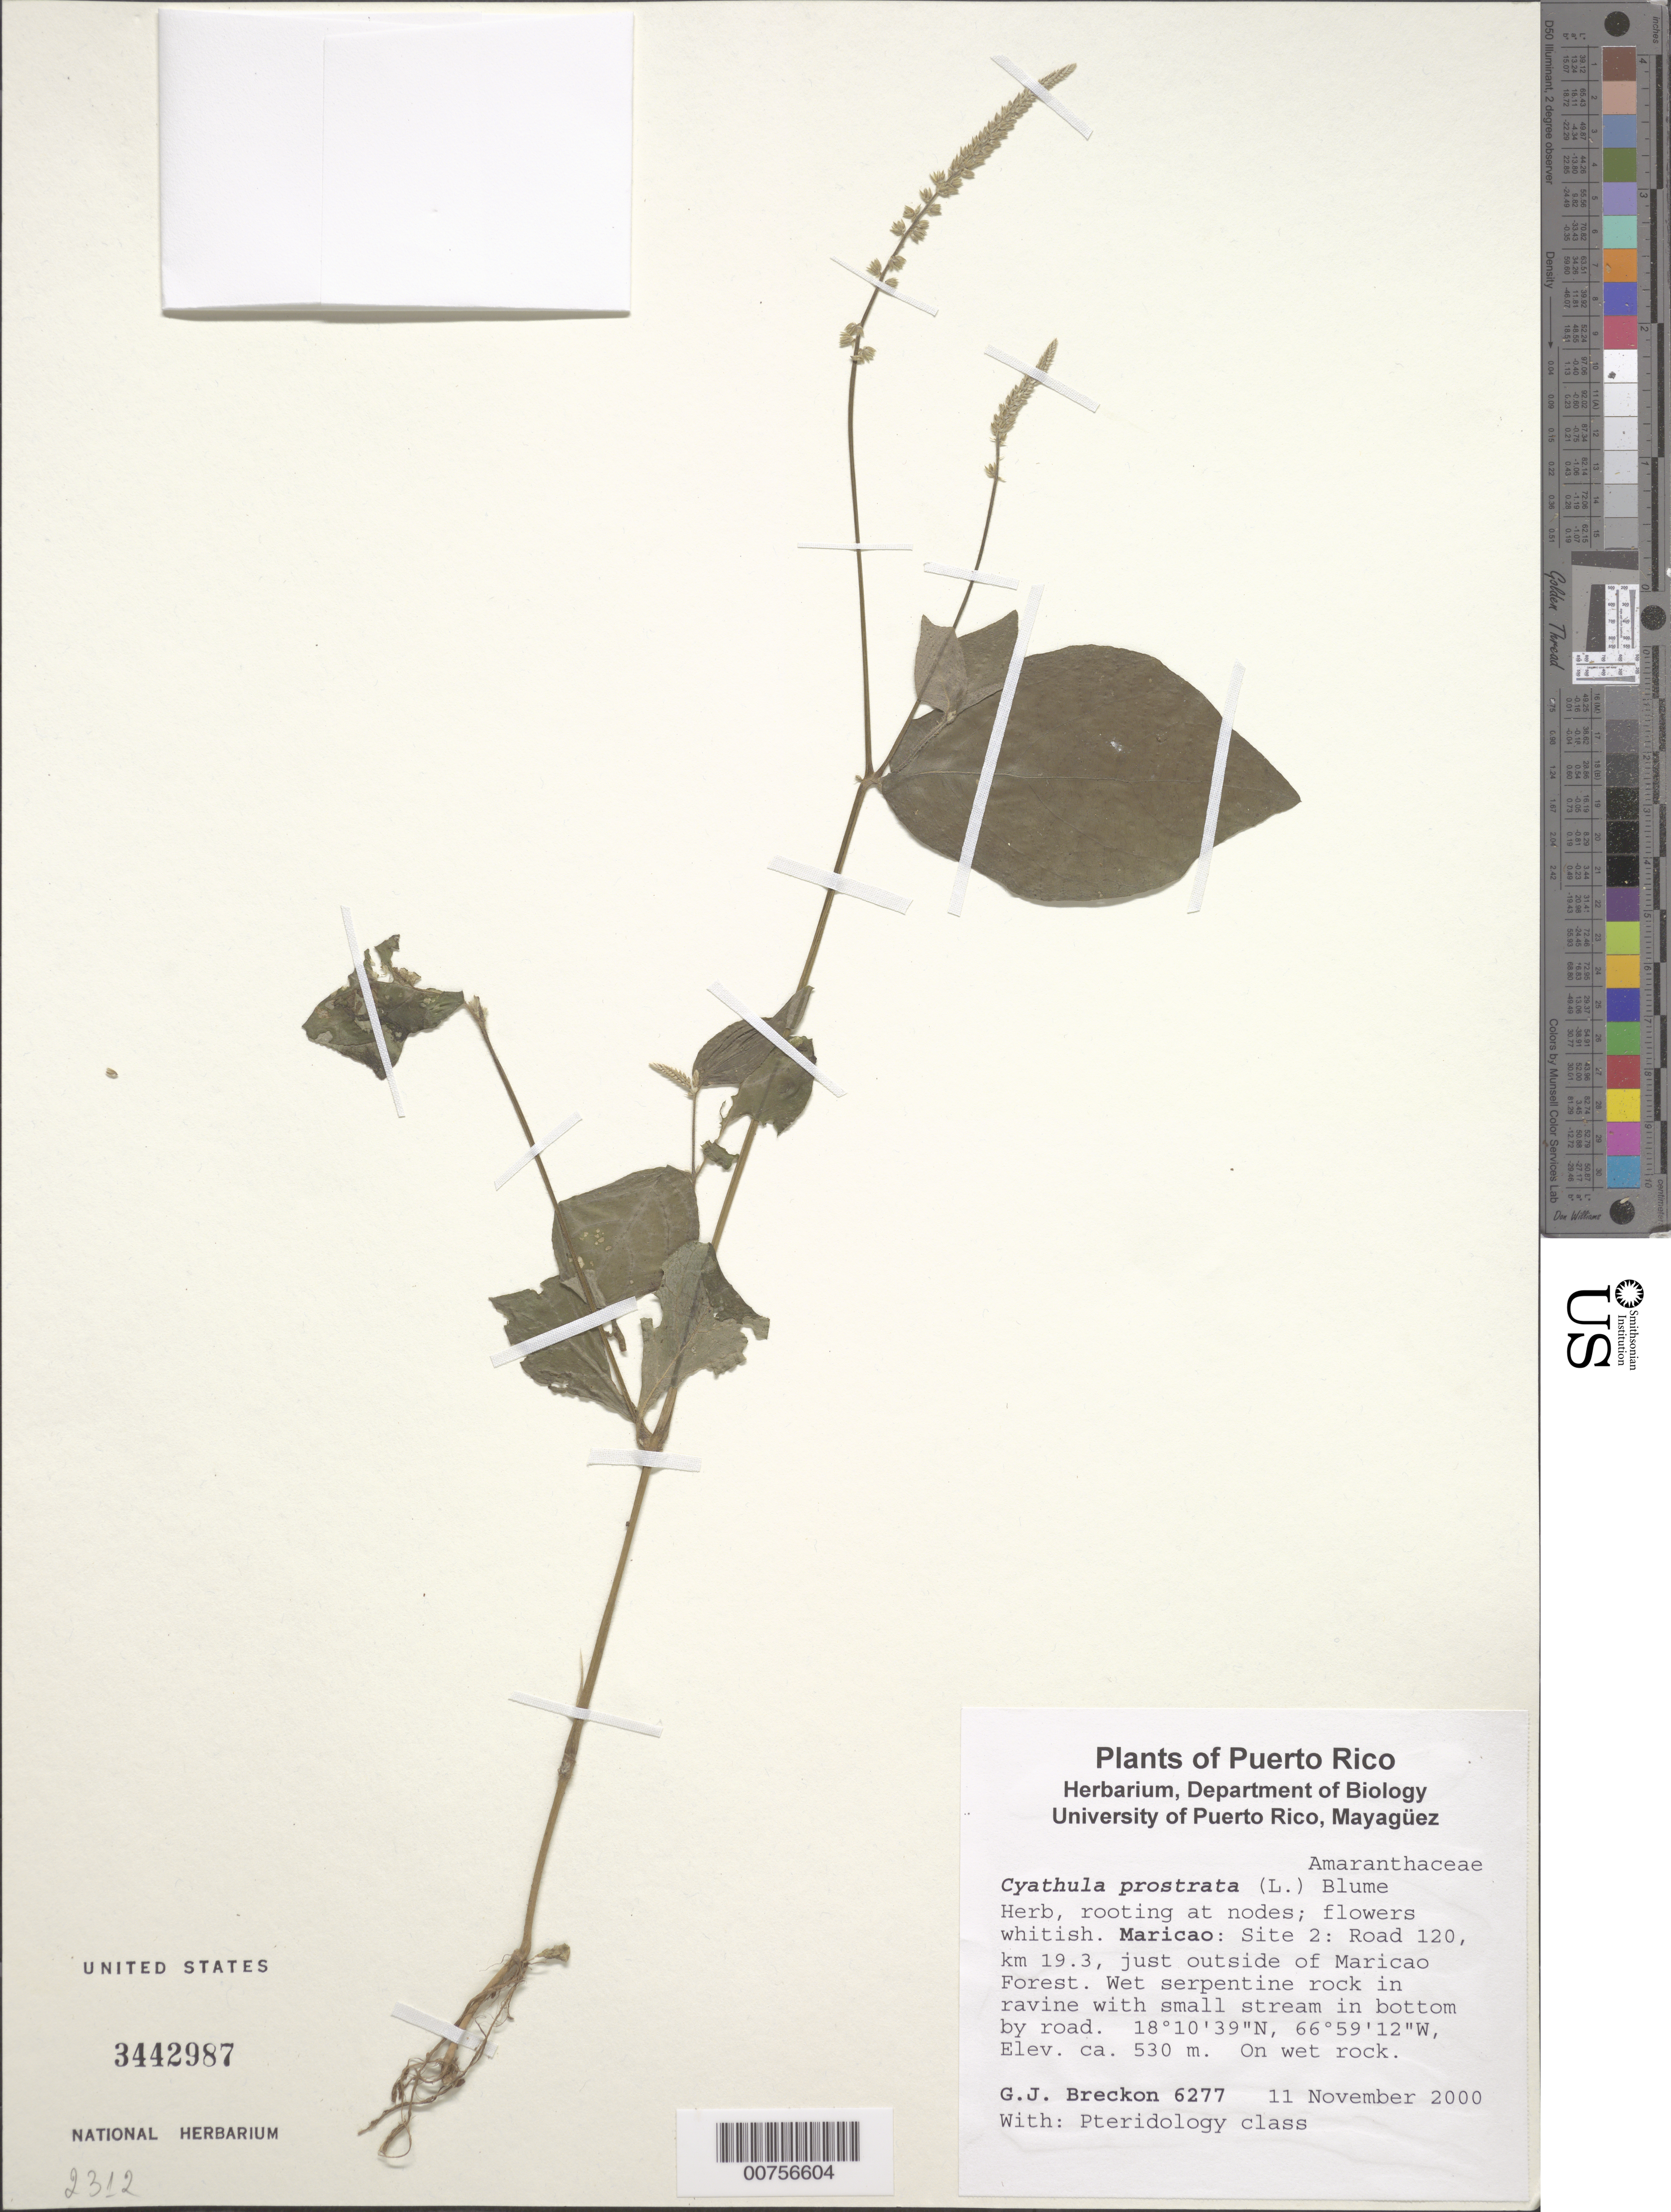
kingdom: Plantae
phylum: Tracheophyta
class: Magnoliopsida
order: Caryophyllales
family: Amaranthaceae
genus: Cyathula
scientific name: Cyathula prostrata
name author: (L.) Blume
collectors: G. J. Breckon & Pteridology class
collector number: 6277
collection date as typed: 11 Nov 2000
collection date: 2000-11-11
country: Puerto Rico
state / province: Maricao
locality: Maricao. Site 2: Road 120, km 19.3, just outside of Maricao Forest.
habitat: Wet serpentine rock in ravine with small stream in bottom by road.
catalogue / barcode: US 3442987